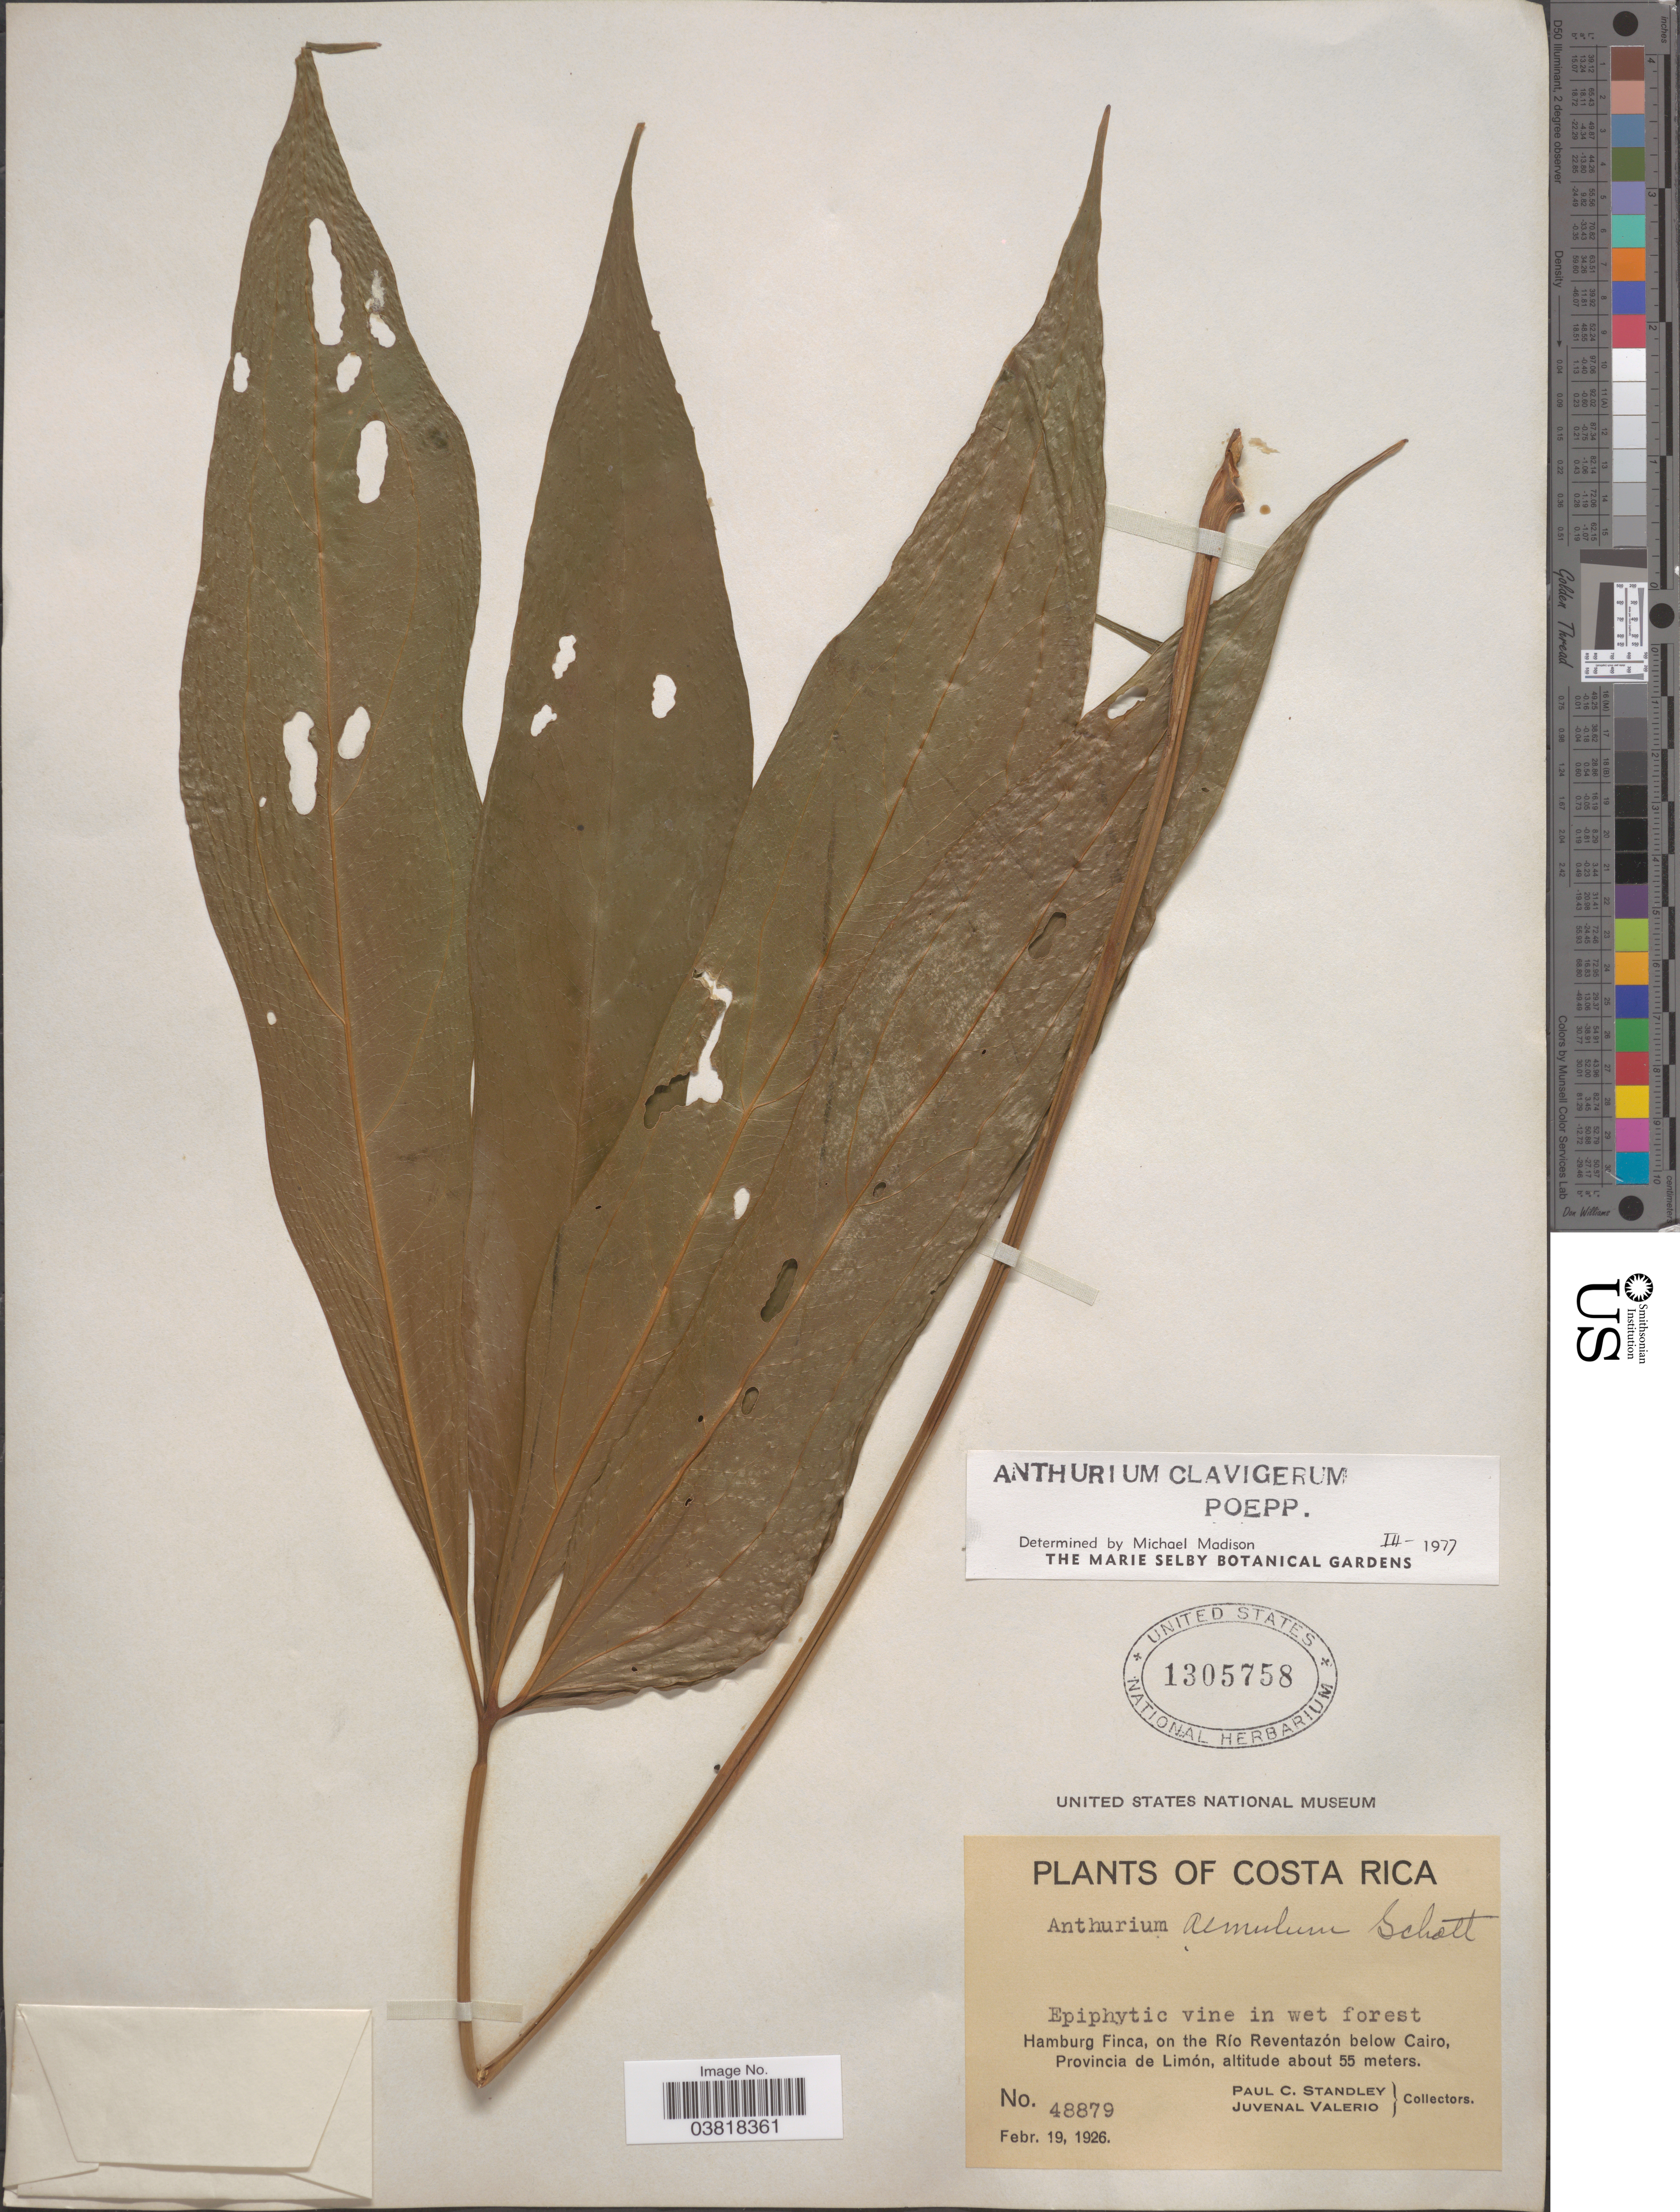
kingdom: Plantae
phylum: Tracheophyta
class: Liliopsida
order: Alismatales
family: Araceae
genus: Anthurium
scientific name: Anthurium clavigerum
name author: Poepp. & Endl.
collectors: P. C. Standley & J. Valerio R.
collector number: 48879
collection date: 1926-02-19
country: Costa Rica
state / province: Limón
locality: Hamburg Finca, on the Río Reventazón below Cairo.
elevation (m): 55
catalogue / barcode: US 1305758